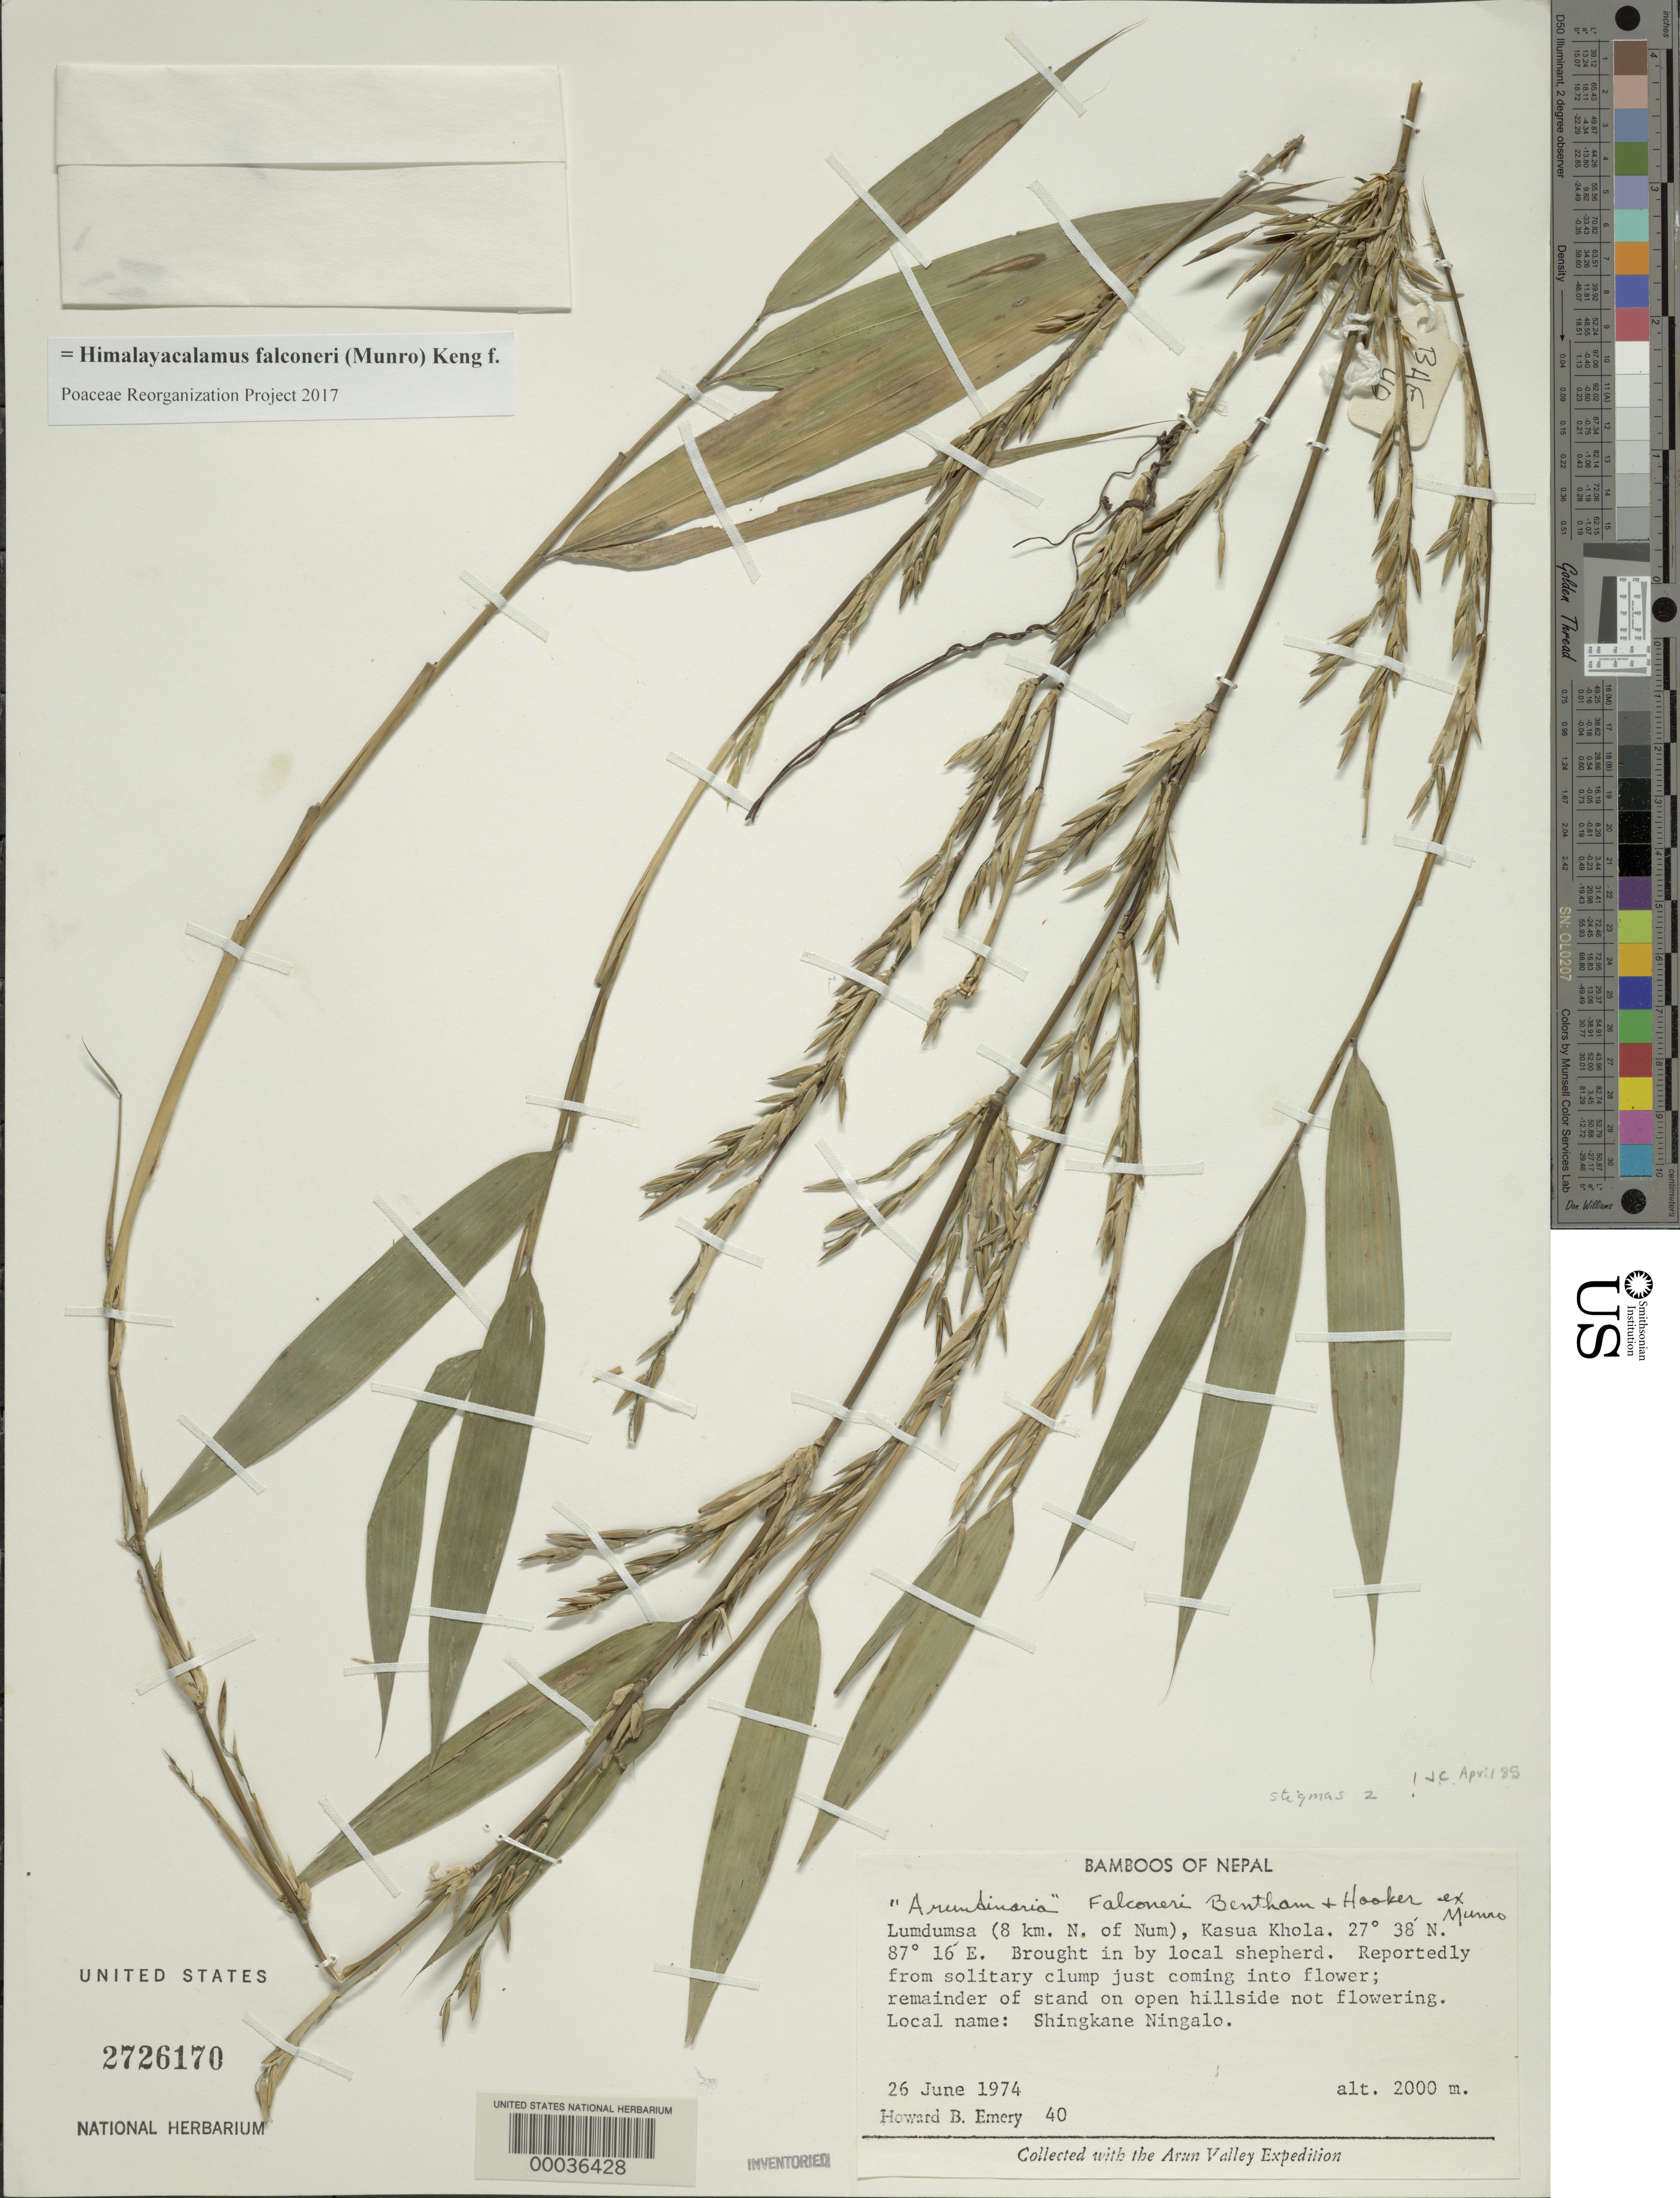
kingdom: Plantae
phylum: Tracheophyta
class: Liliopsida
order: Poales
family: Poaceae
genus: Himalayacalamus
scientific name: Himalayacalamus falconeri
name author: (Munro) Keng f.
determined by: Poaceae Reorganization Project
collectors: H. B. Emery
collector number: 40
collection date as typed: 26 Jun 1974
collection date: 1974-06-26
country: Nepal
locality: Lumdumsa, kasua khola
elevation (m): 2000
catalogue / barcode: US 2726170